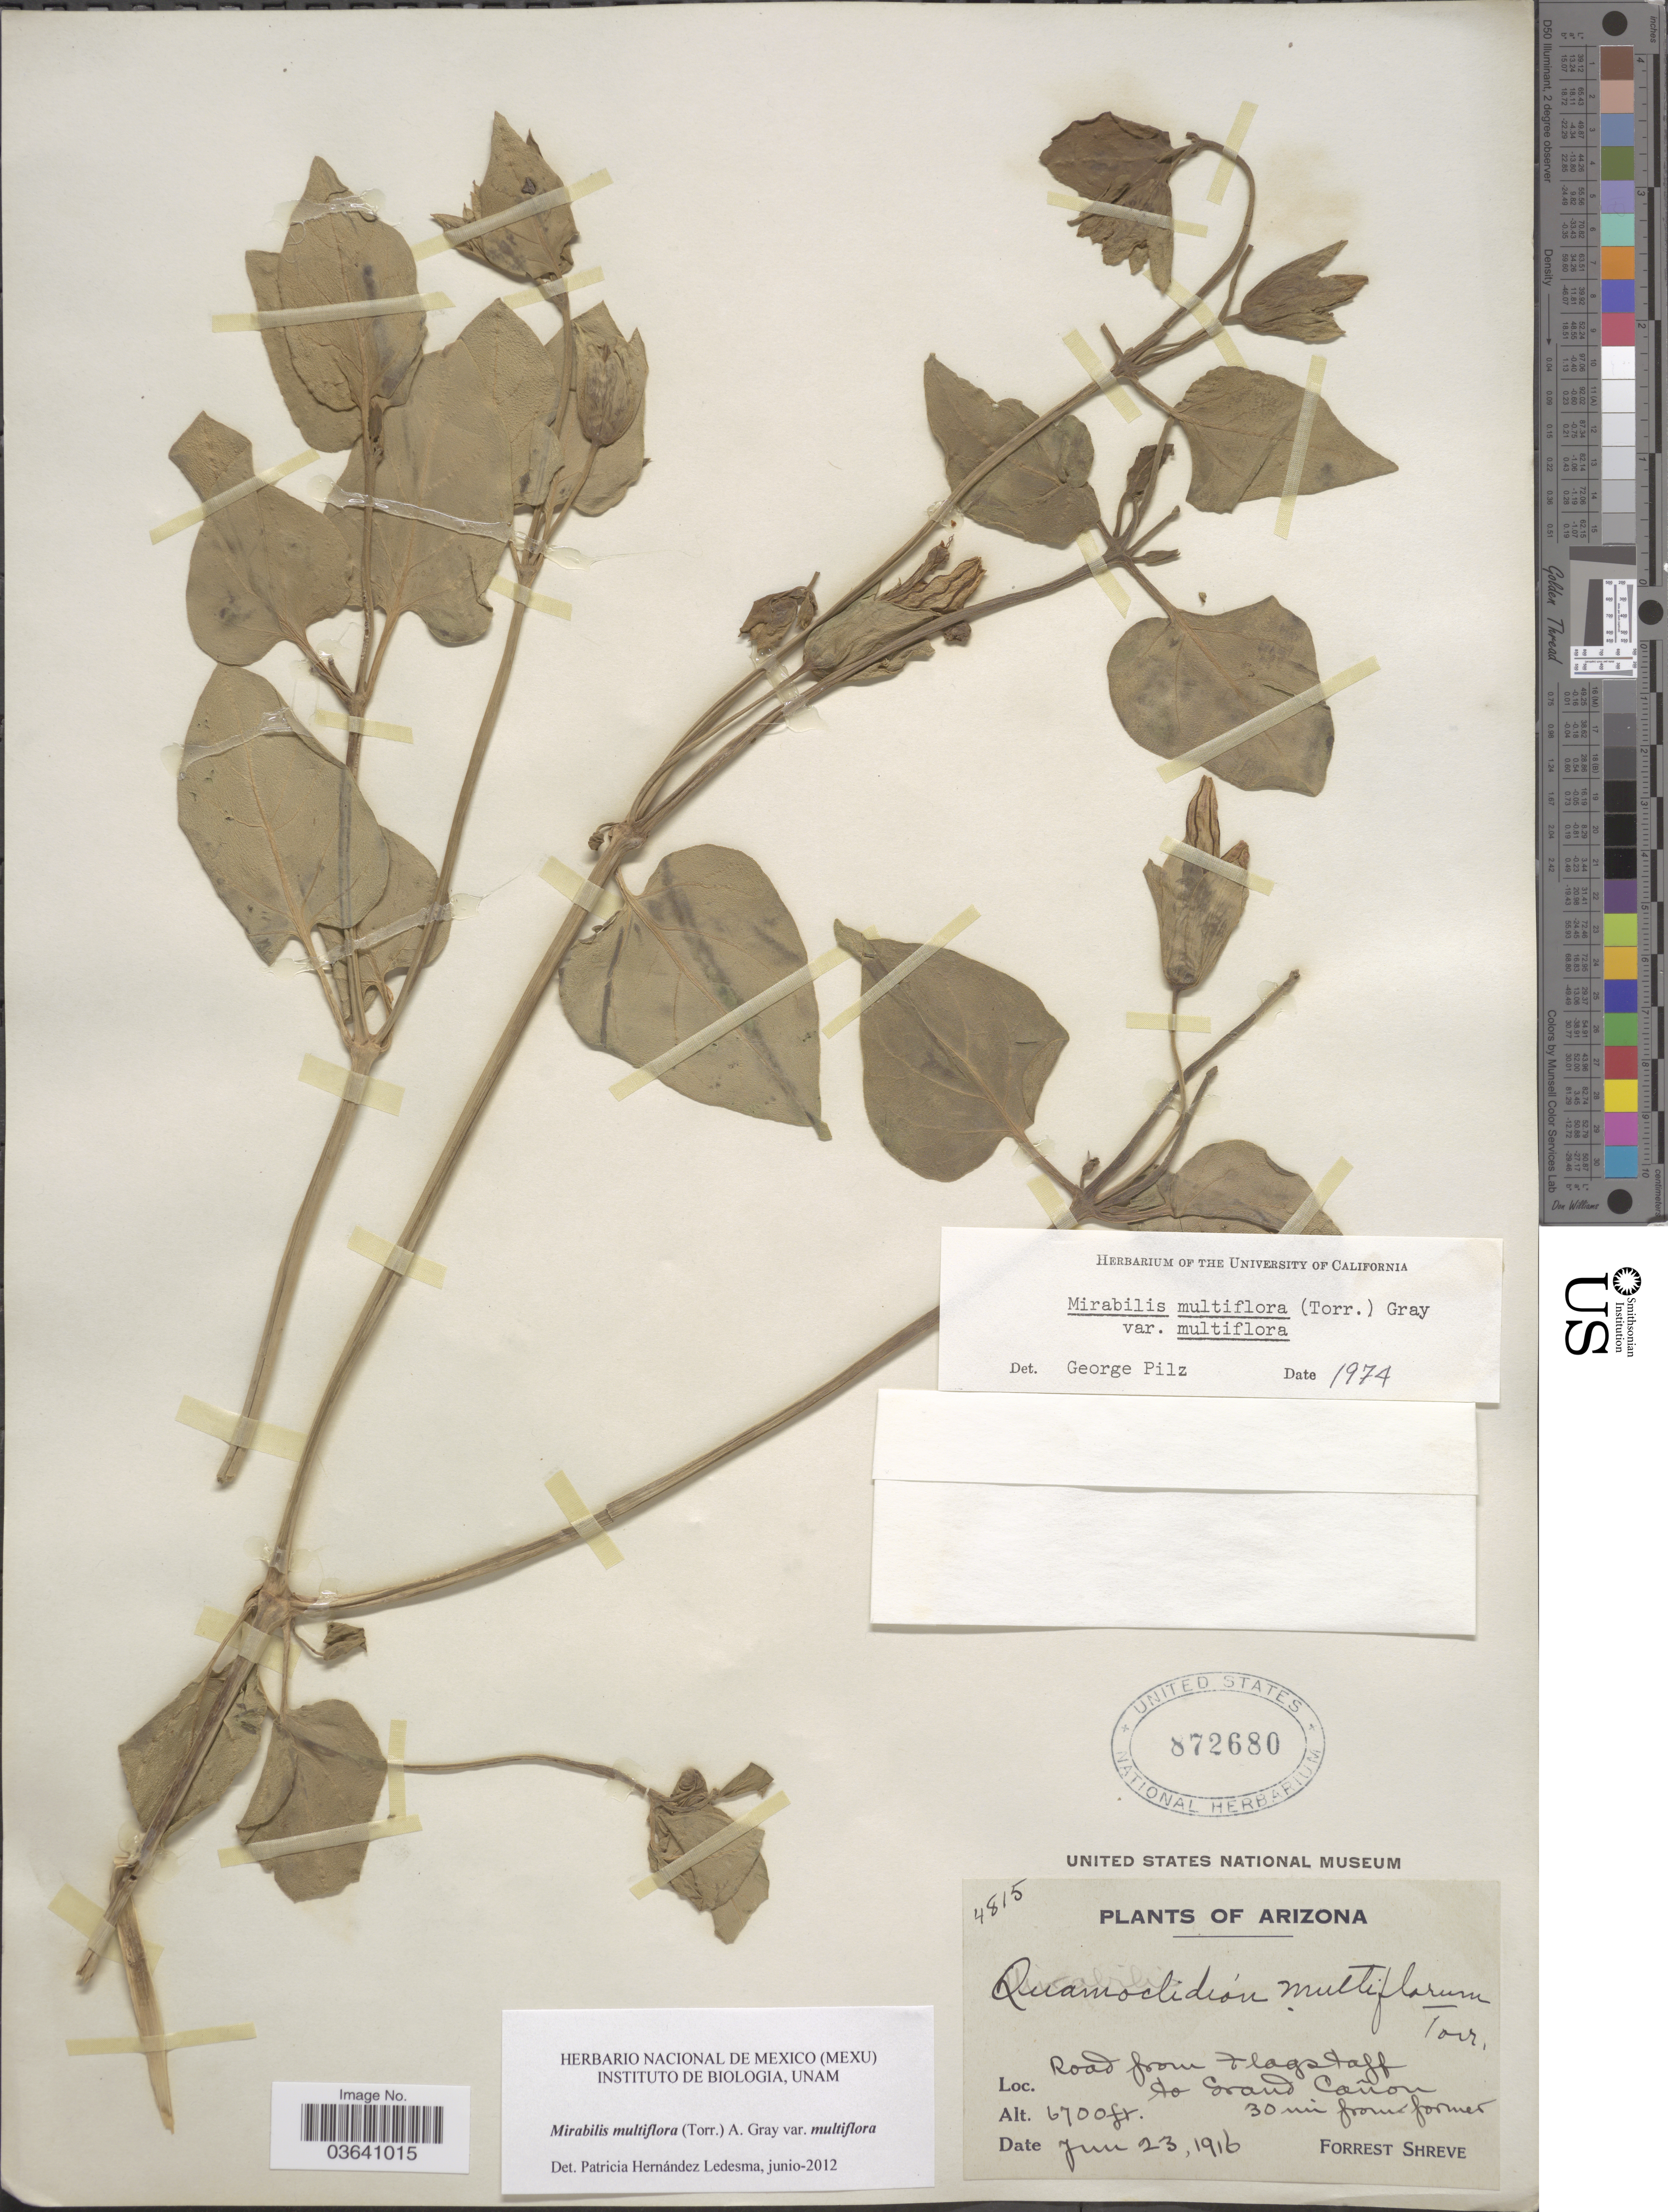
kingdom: Plantae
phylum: Tracheophyta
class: Magnoliopsida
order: Caryophyllales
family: Nyctaginaceae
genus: Mirabilis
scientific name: Mirabilis multiflora var. multiflora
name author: (Torr.) A. Gray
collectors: F. Shreve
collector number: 4815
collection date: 1916-06-23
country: United States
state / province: Arizona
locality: Road from Flagstaff to Grand Cañon 30 mi from former.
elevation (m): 2042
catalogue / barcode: US 872680